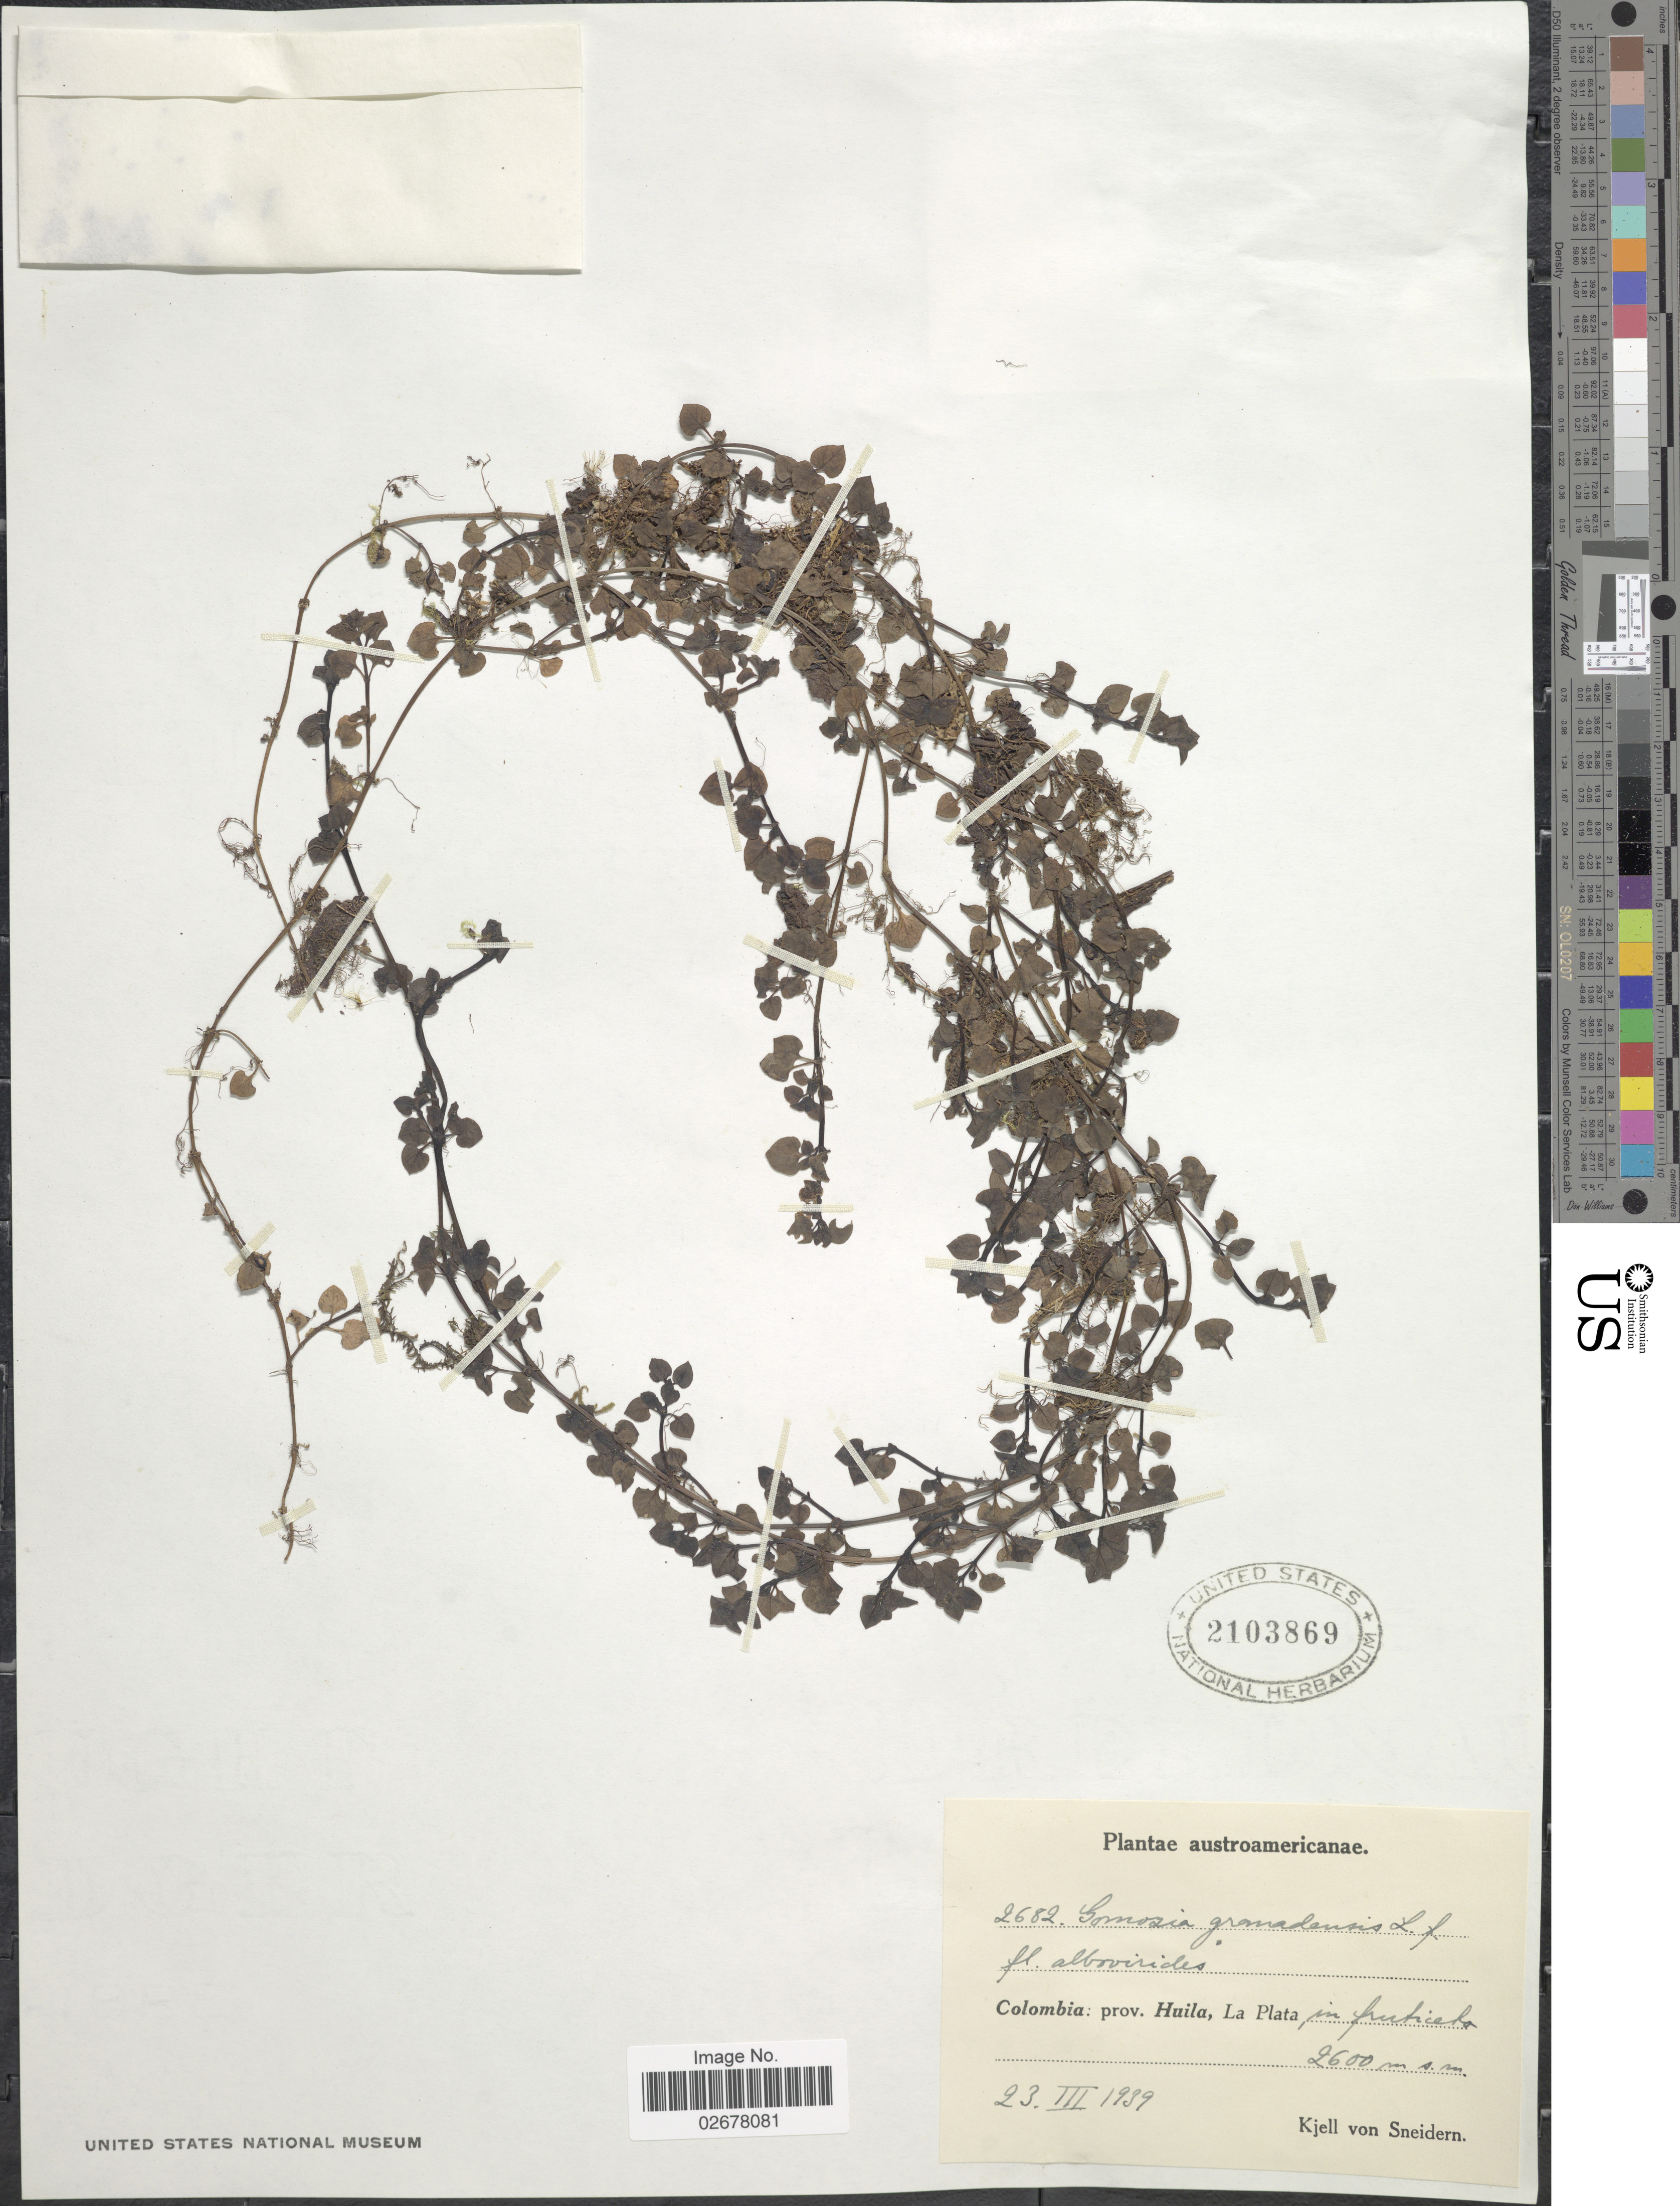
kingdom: Plantae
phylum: Tracheophyta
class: Magnoliopsida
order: Gentianales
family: Rubiaceae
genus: Nertera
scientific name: Nertera depressa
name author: Banks & Sol. ex Gaertn.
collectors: K. von Sneidern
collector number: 2682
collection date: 1939-03-23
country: Colombia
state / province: Huila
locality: La Plata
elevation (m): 2600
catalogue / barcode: US 2103869